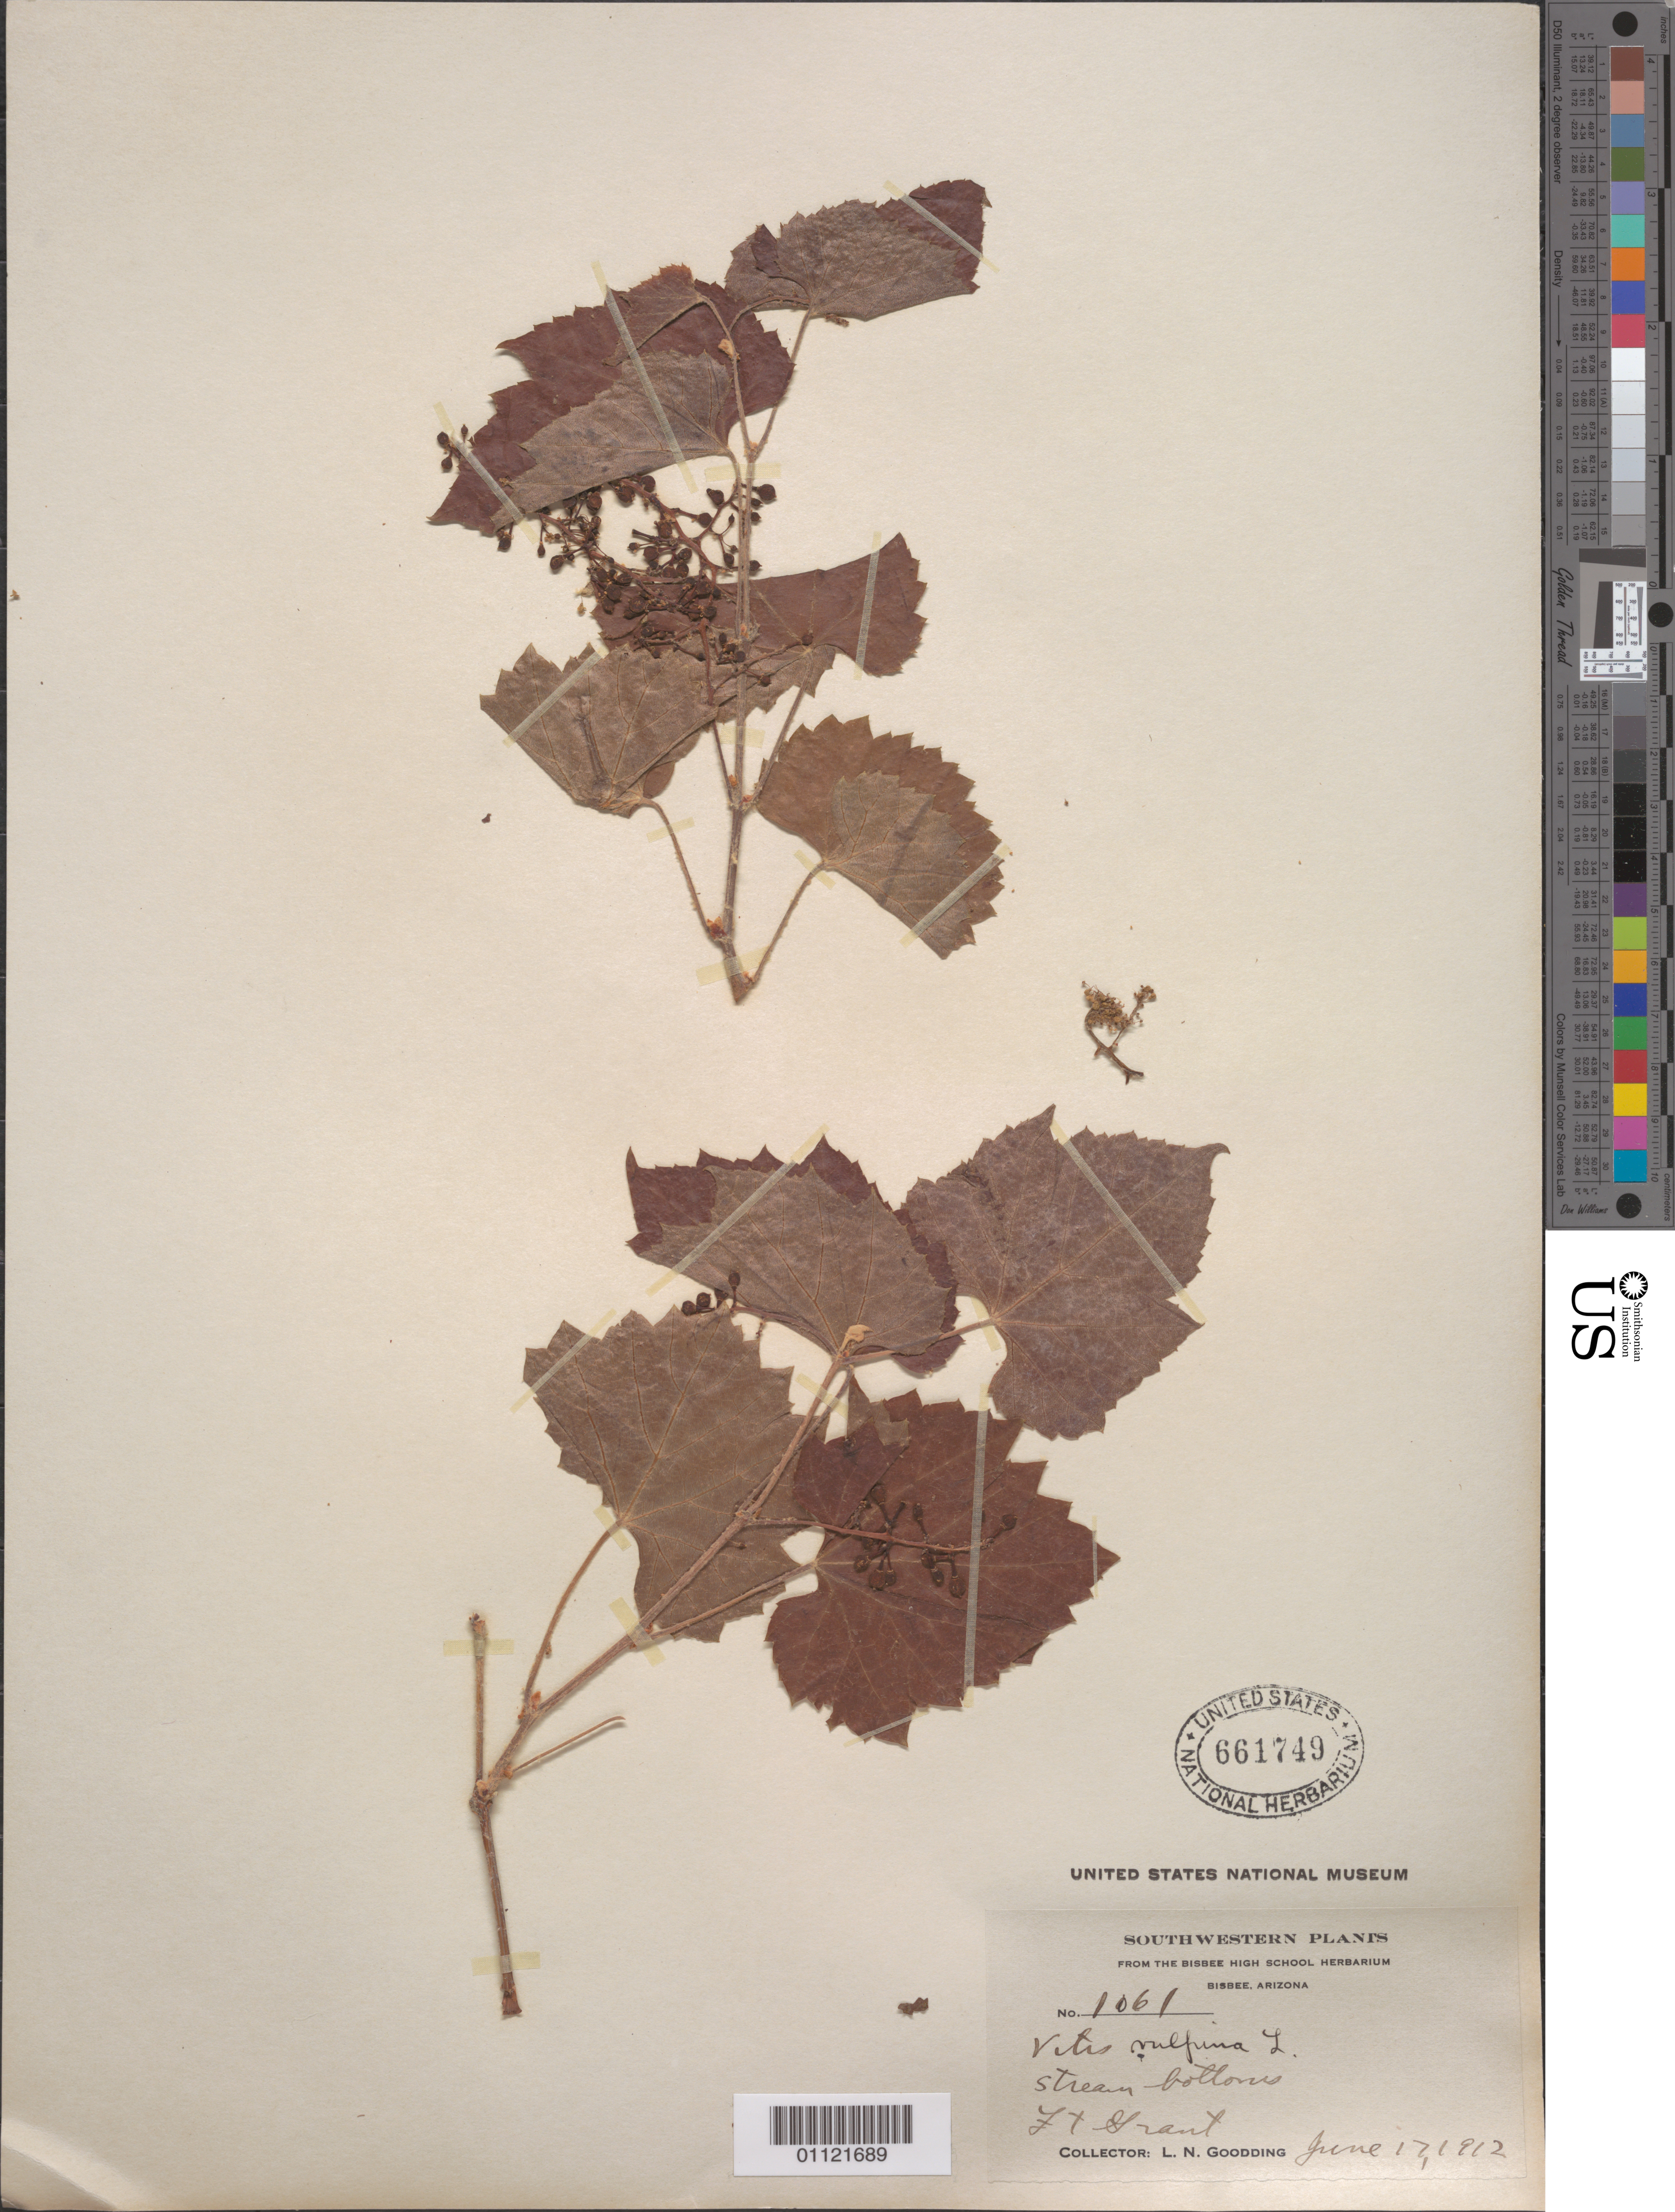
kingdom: Plantae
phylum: Tracheophyta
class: Magnoliopsida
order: Vitales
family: Vitaceae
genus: Vitis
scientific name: Vitis vulpina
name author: L.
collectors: L. N. Goodding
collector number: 1061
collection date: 1912-06-17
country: United States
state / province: Arizona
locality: Ft Grant, Bisbee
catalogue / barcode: US 661749